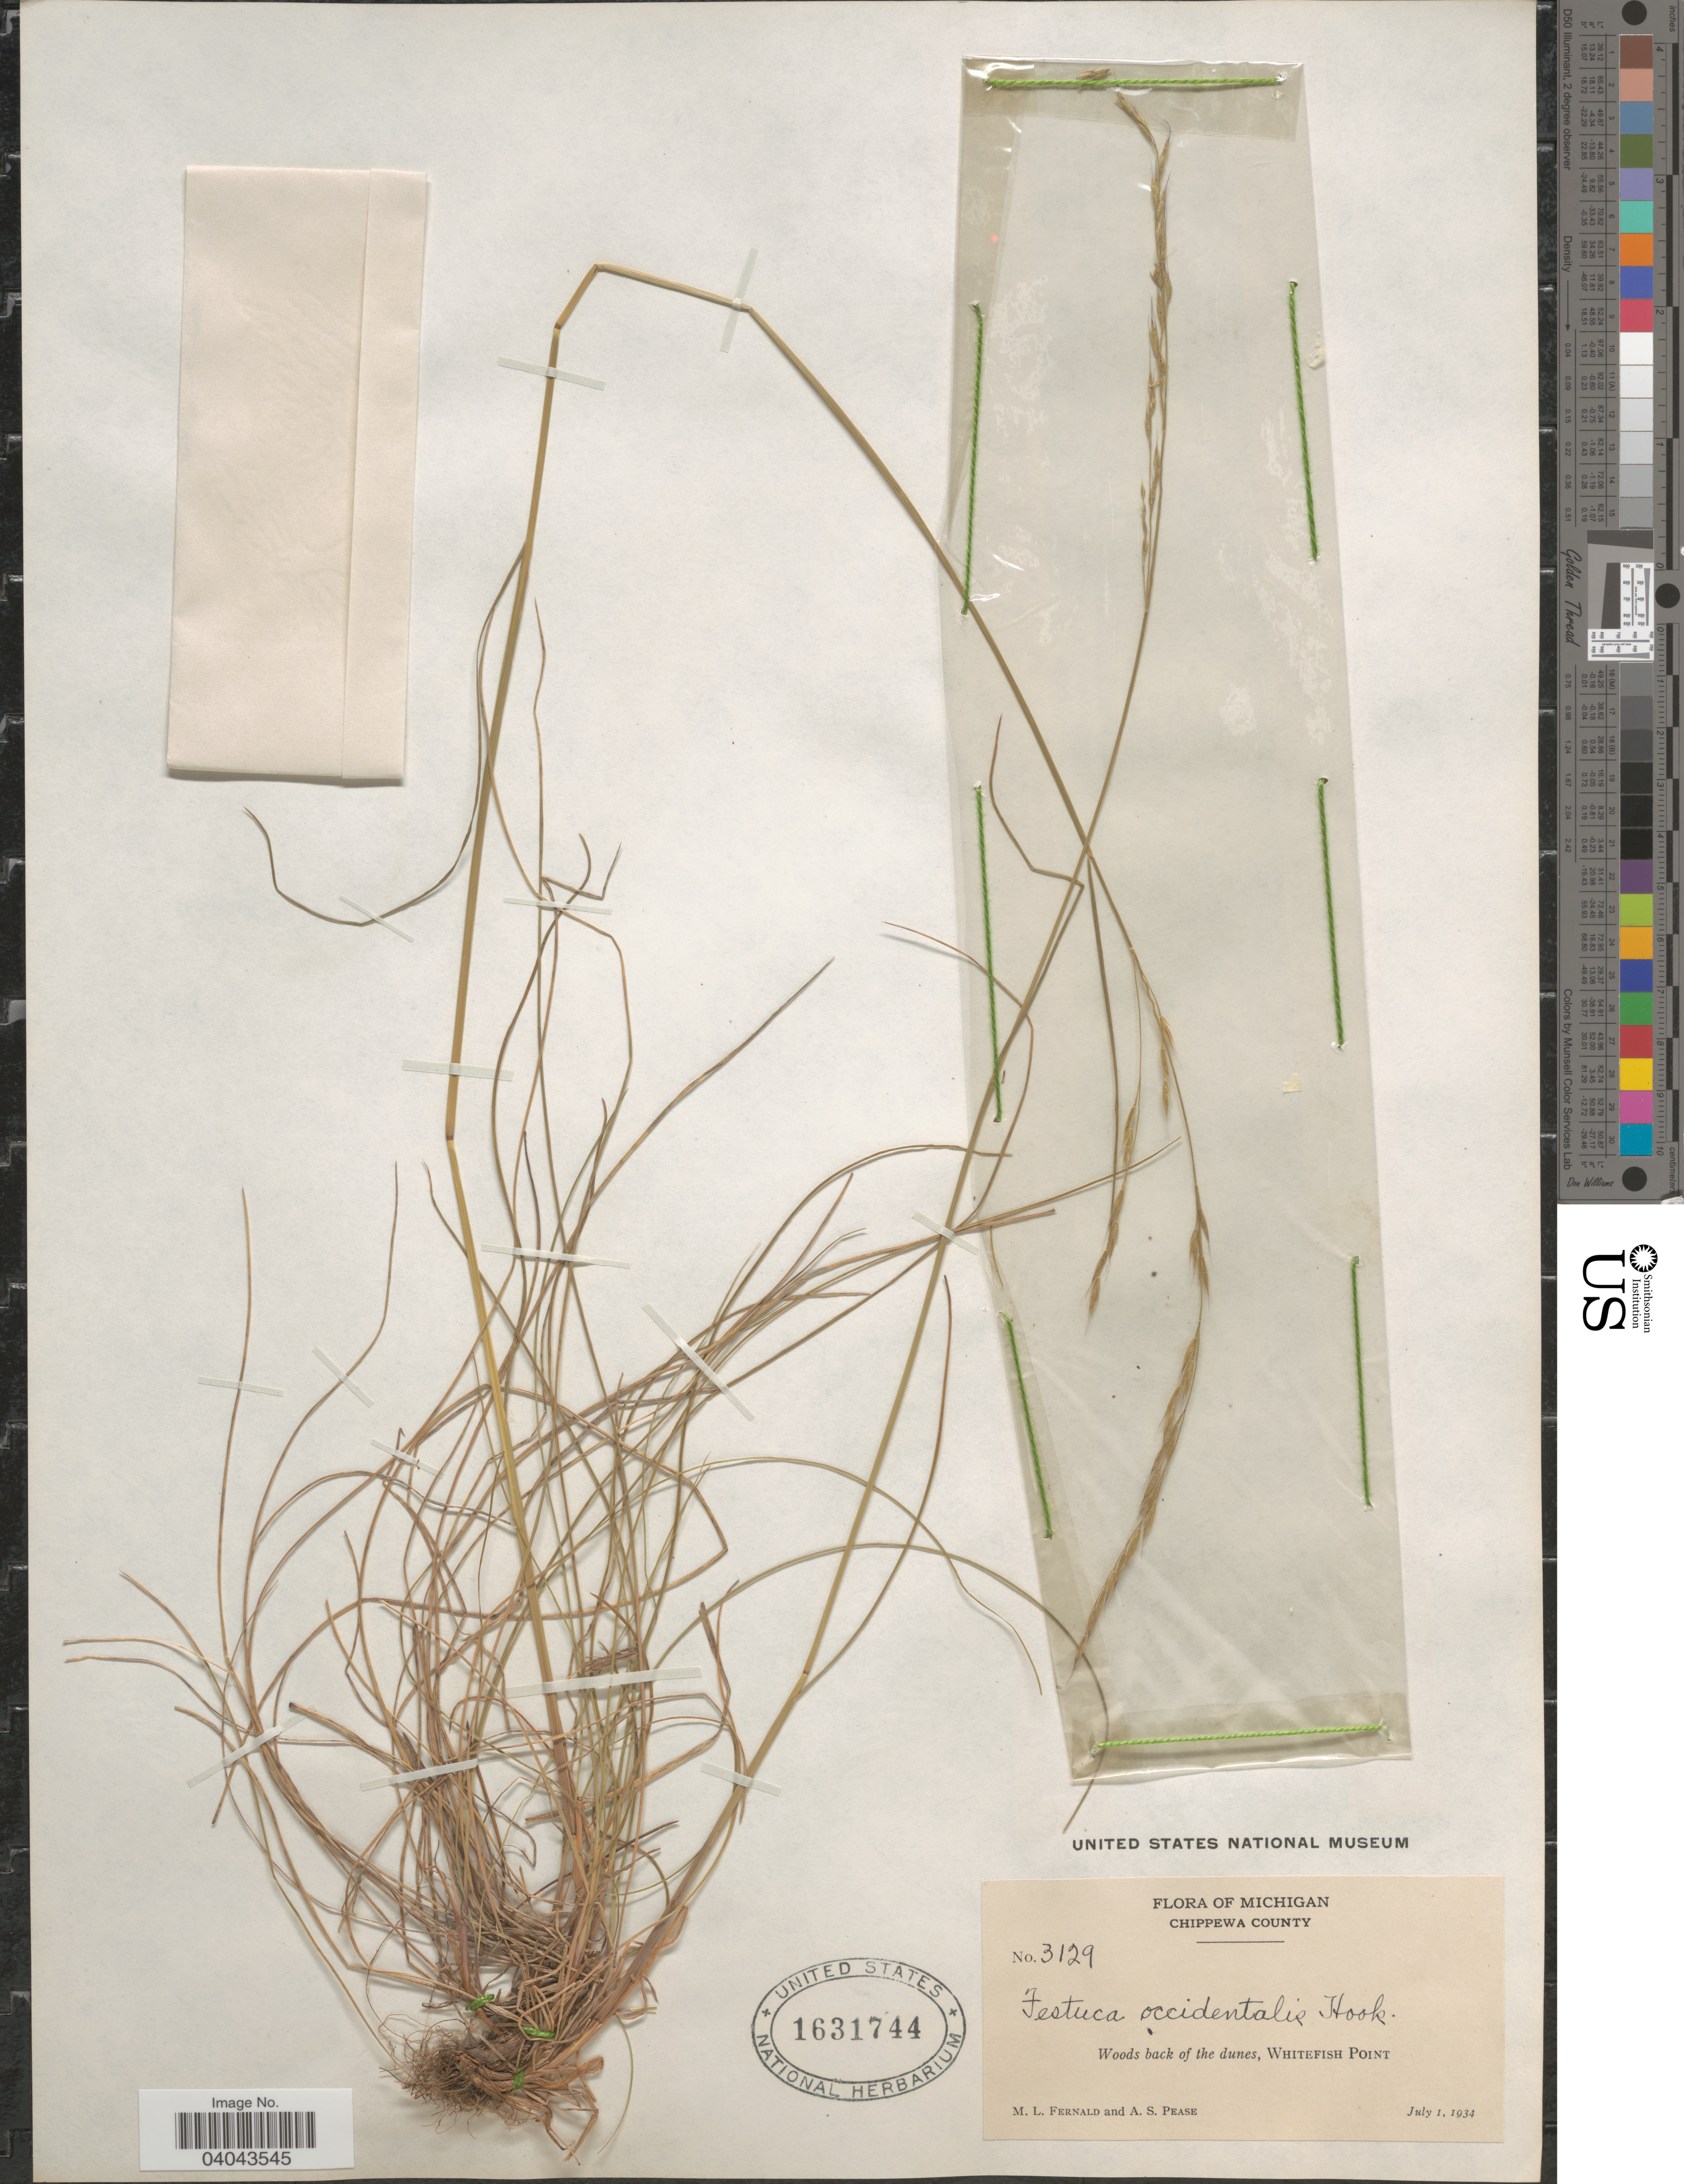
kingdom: Plantae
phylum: Tracheophyta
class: Liliopsida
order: Poales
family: Poaceae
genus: Festuca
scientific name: Festuca occidentalis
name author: Hook.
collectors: M. L. Fernald & A. S. Pease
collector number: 3129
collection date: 1934-07-01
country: United States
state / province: Michigan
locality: Chippewa County. Whitefish Point.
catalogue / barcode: US 1631744